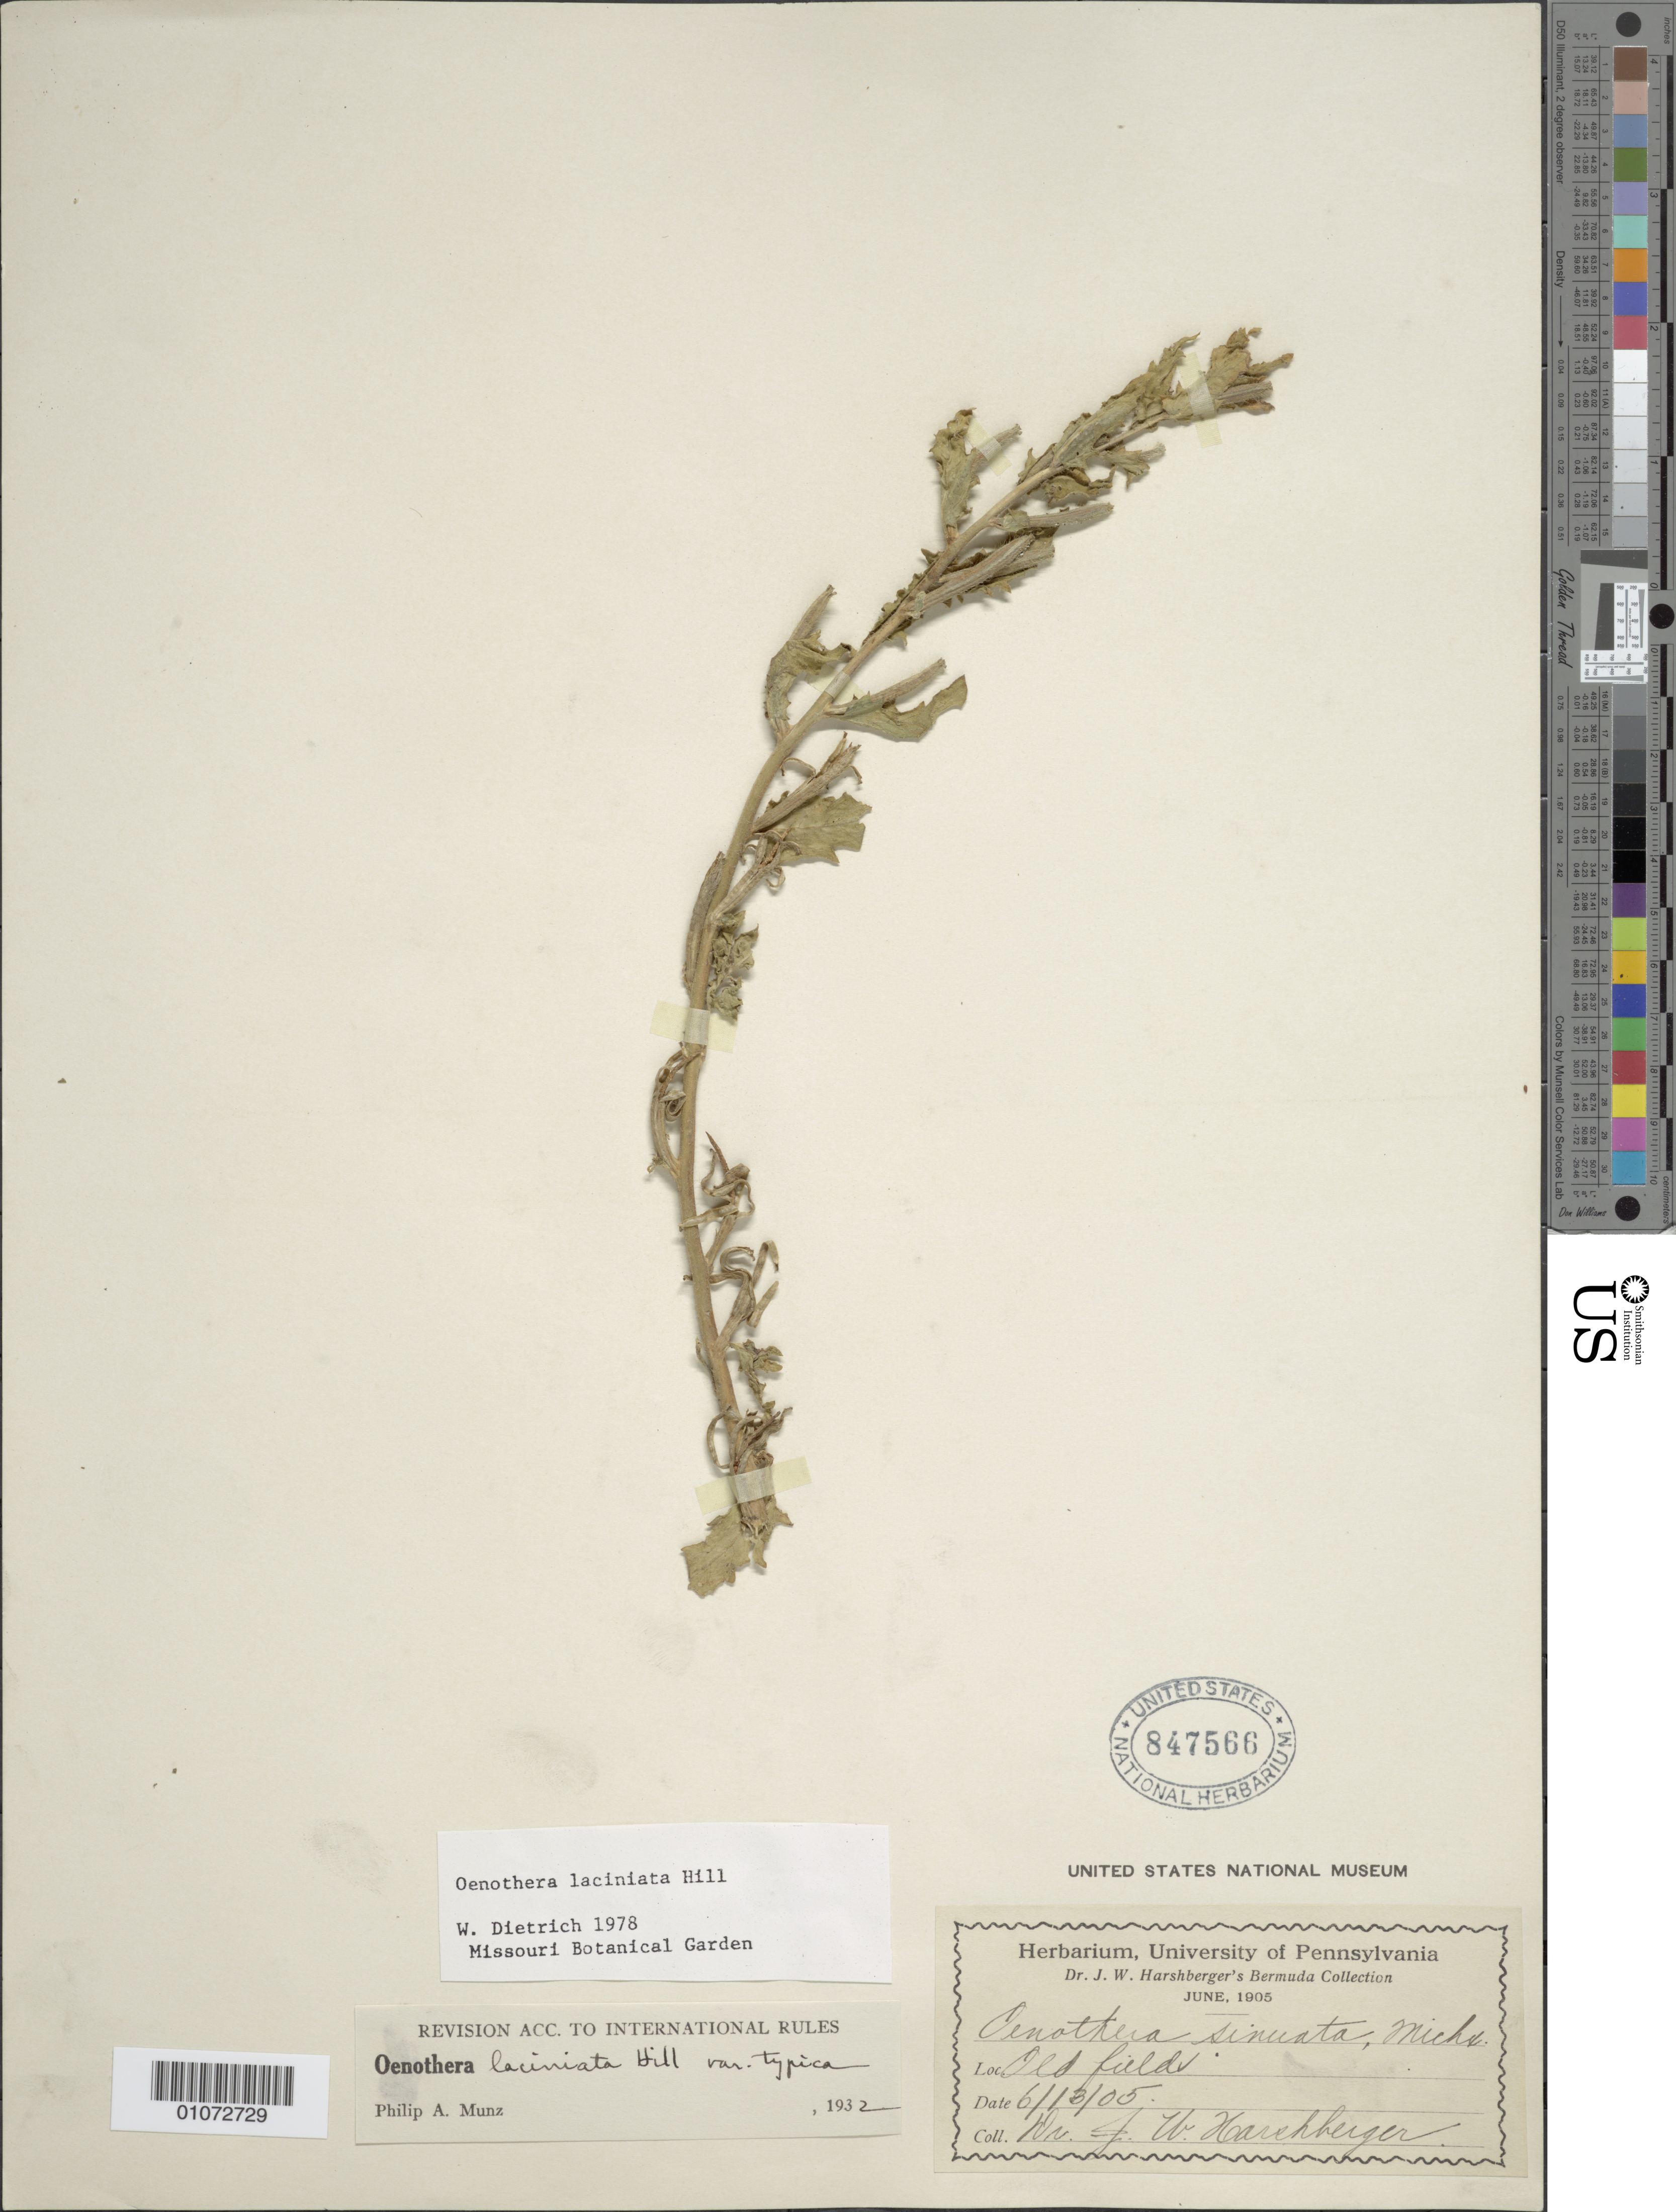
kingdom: Plantae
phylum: Tracheophyta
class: Magnoliopsida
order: Myrtales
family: Onagraceae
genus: Oenothera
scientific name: Oenothera laciniata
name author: Hill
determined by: Dietrich, W.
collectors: J. A. Harshberger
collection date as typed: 13 Jun 1905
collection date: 1905-06-13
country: Bermuda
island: Bermuda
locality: Old field.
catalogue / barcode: US 847566